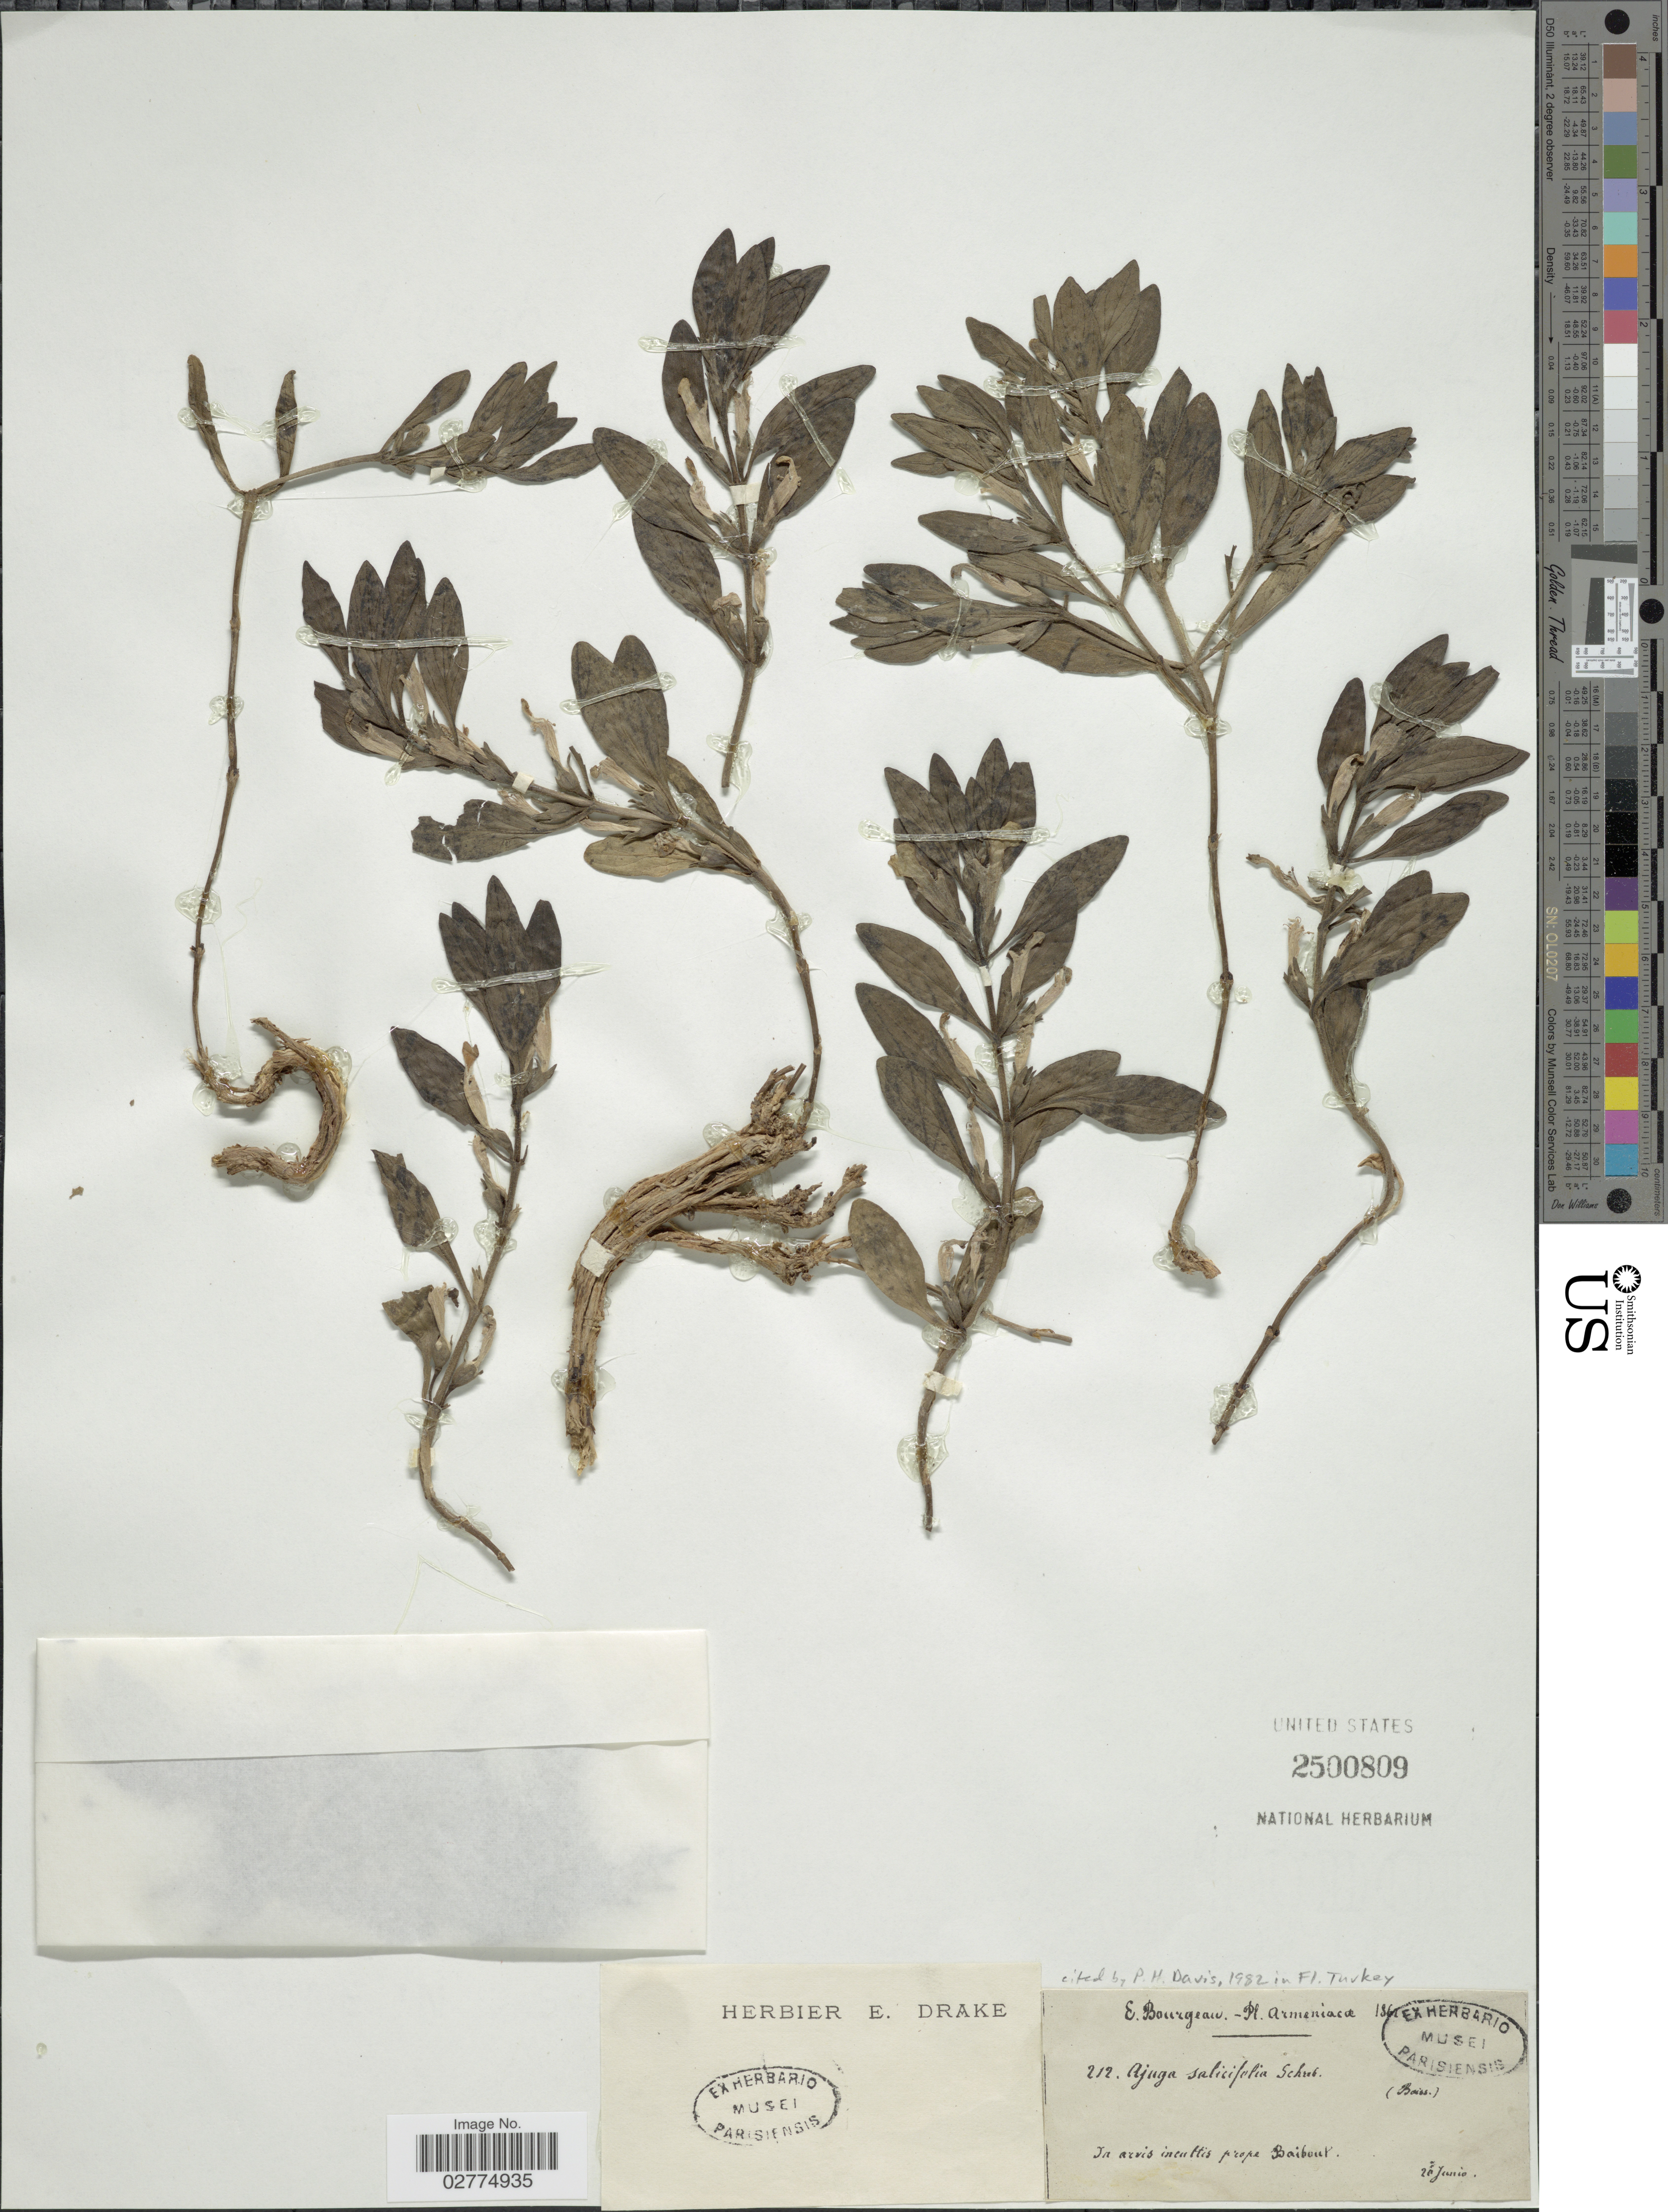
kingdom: Plantae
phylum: Tracheophyta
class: Magnoliopsida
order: Lamiales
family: Lamiaceae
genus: Ajuga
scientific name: Ajuga salicifolia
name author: (L.) Schreb.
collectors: E. Bourgeau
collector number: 212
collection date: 1861-06-20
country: Armenia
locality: In arvis incultis prope Baibout.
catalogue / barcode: US 2500809